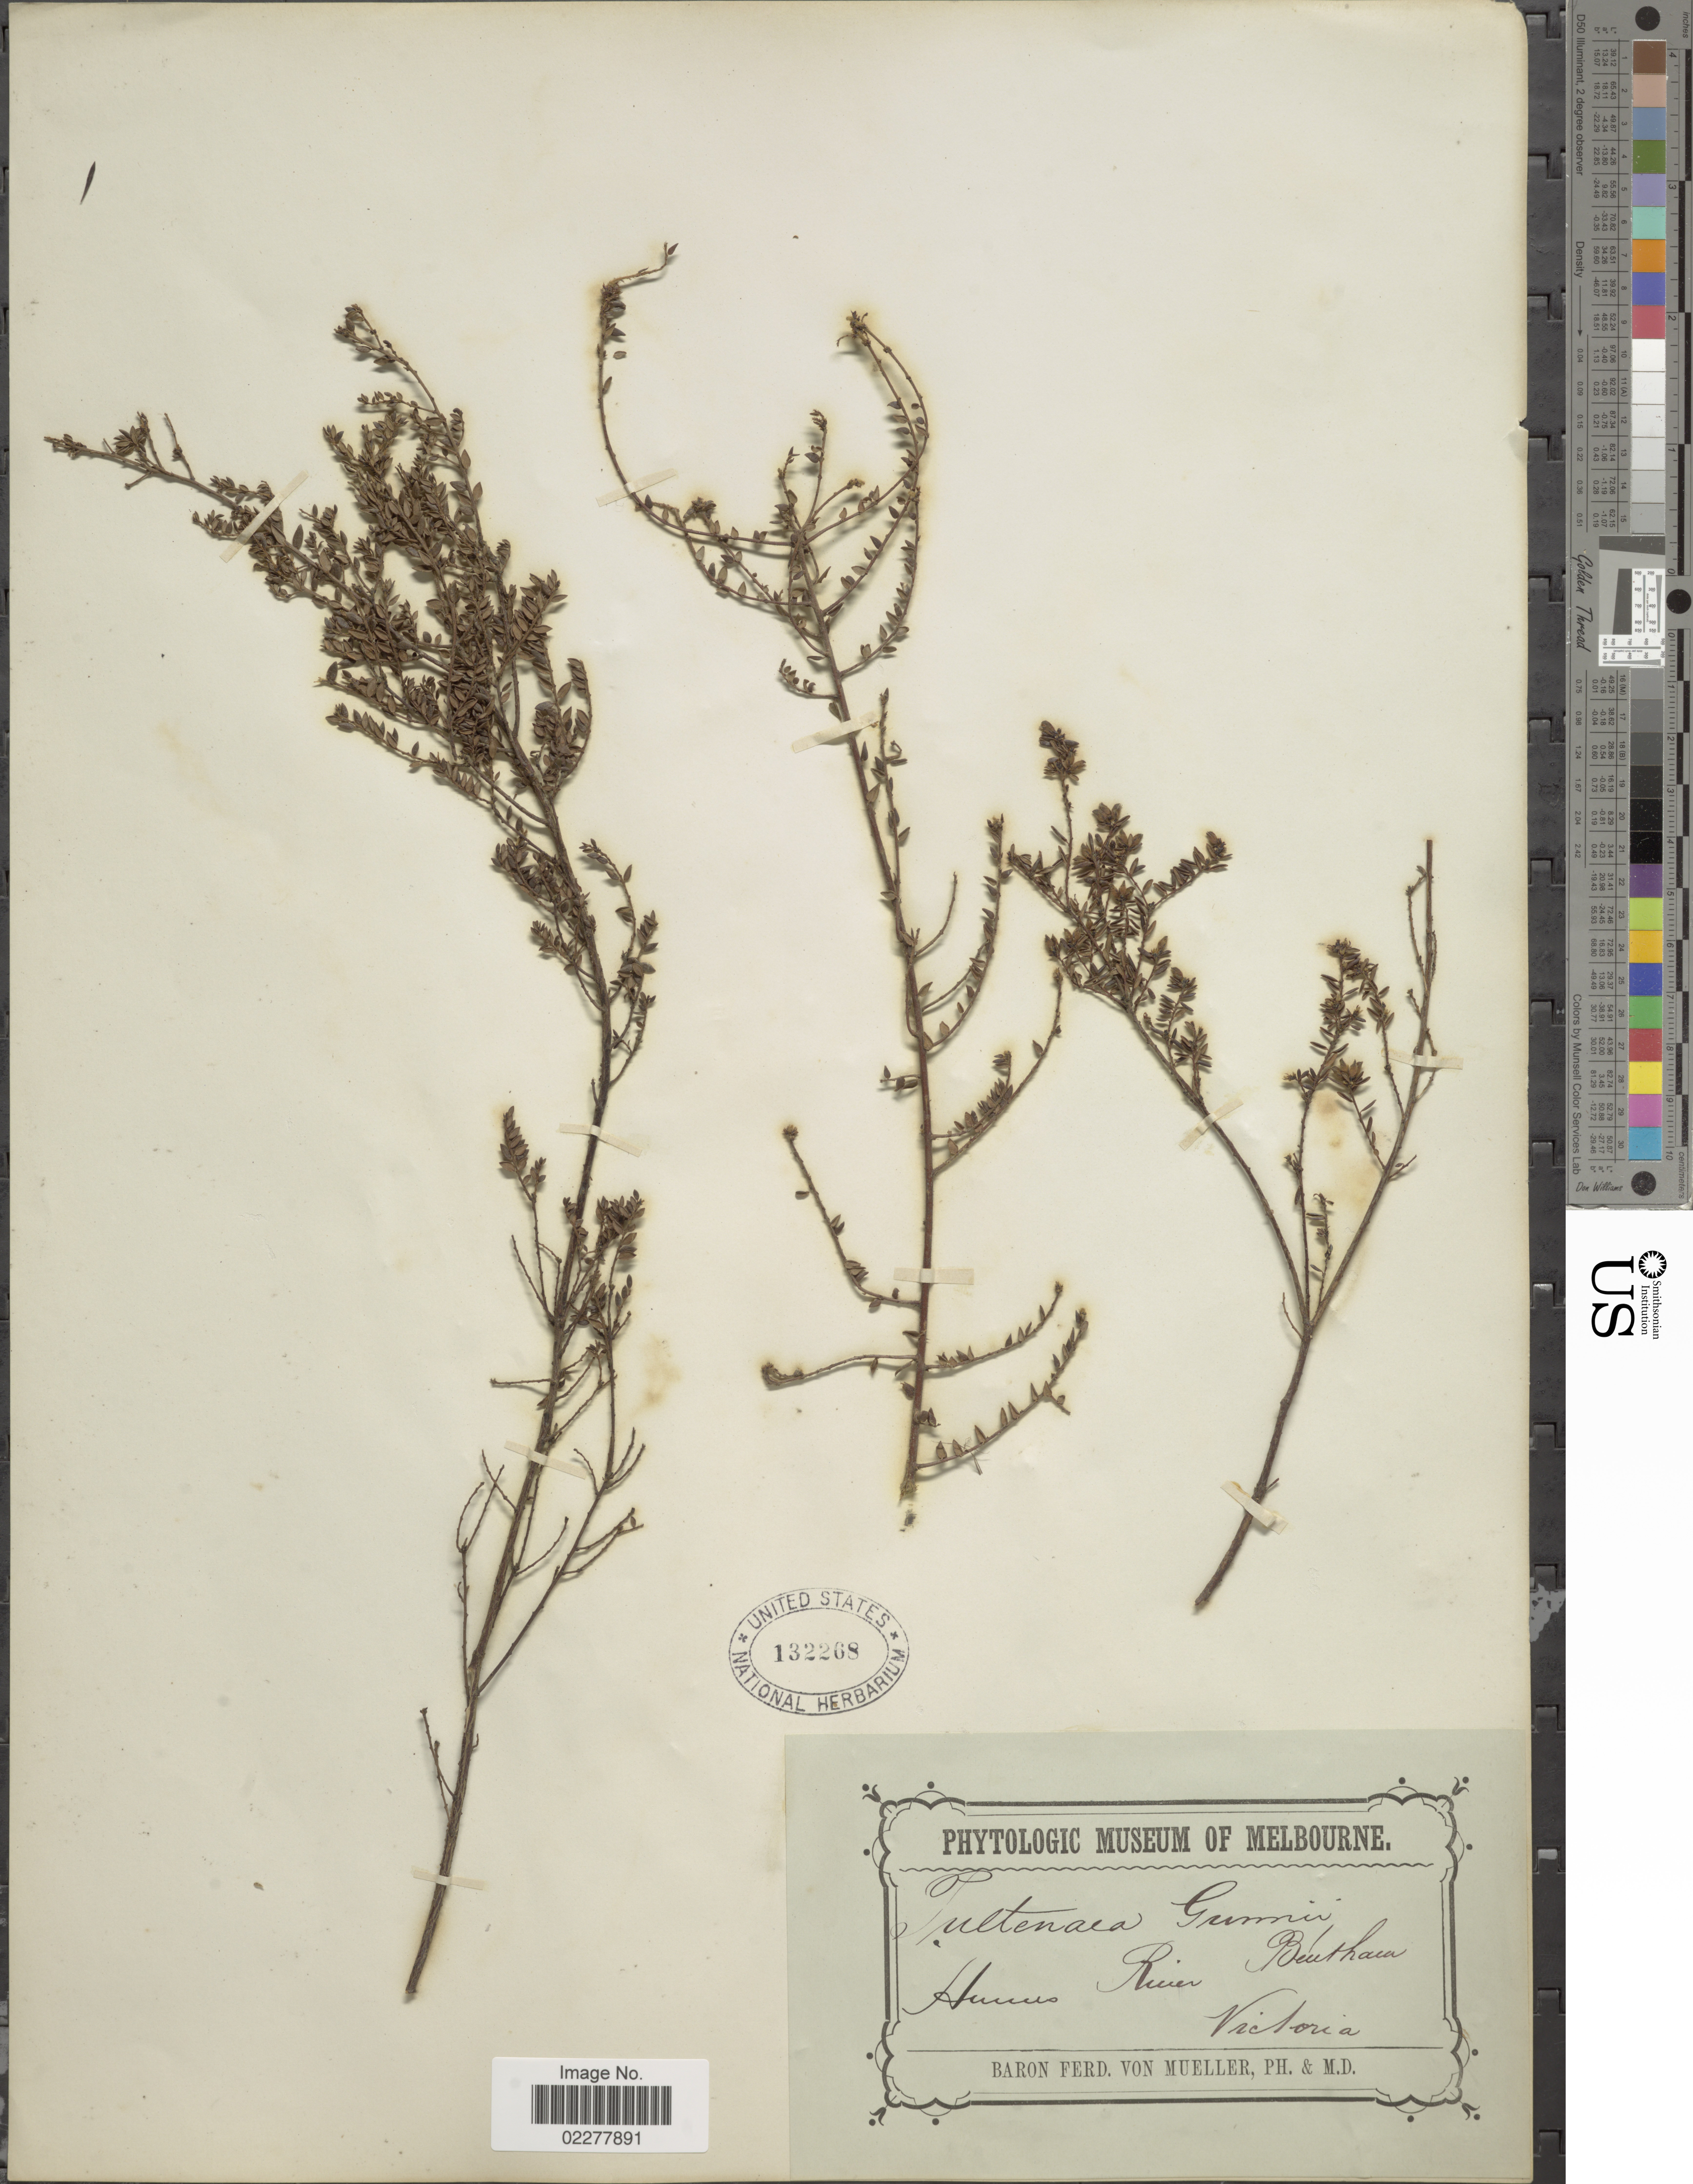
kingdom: Plantae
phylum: Tracheophyta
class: Magnoliopsida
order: Fabales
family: Fabaceae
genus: Pultenaea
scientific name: Pultenaea gunnii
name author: Benth.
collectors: F. von Mueller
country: Australia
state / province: Victoria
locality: Humes River. Victoria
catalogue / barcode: US 132268